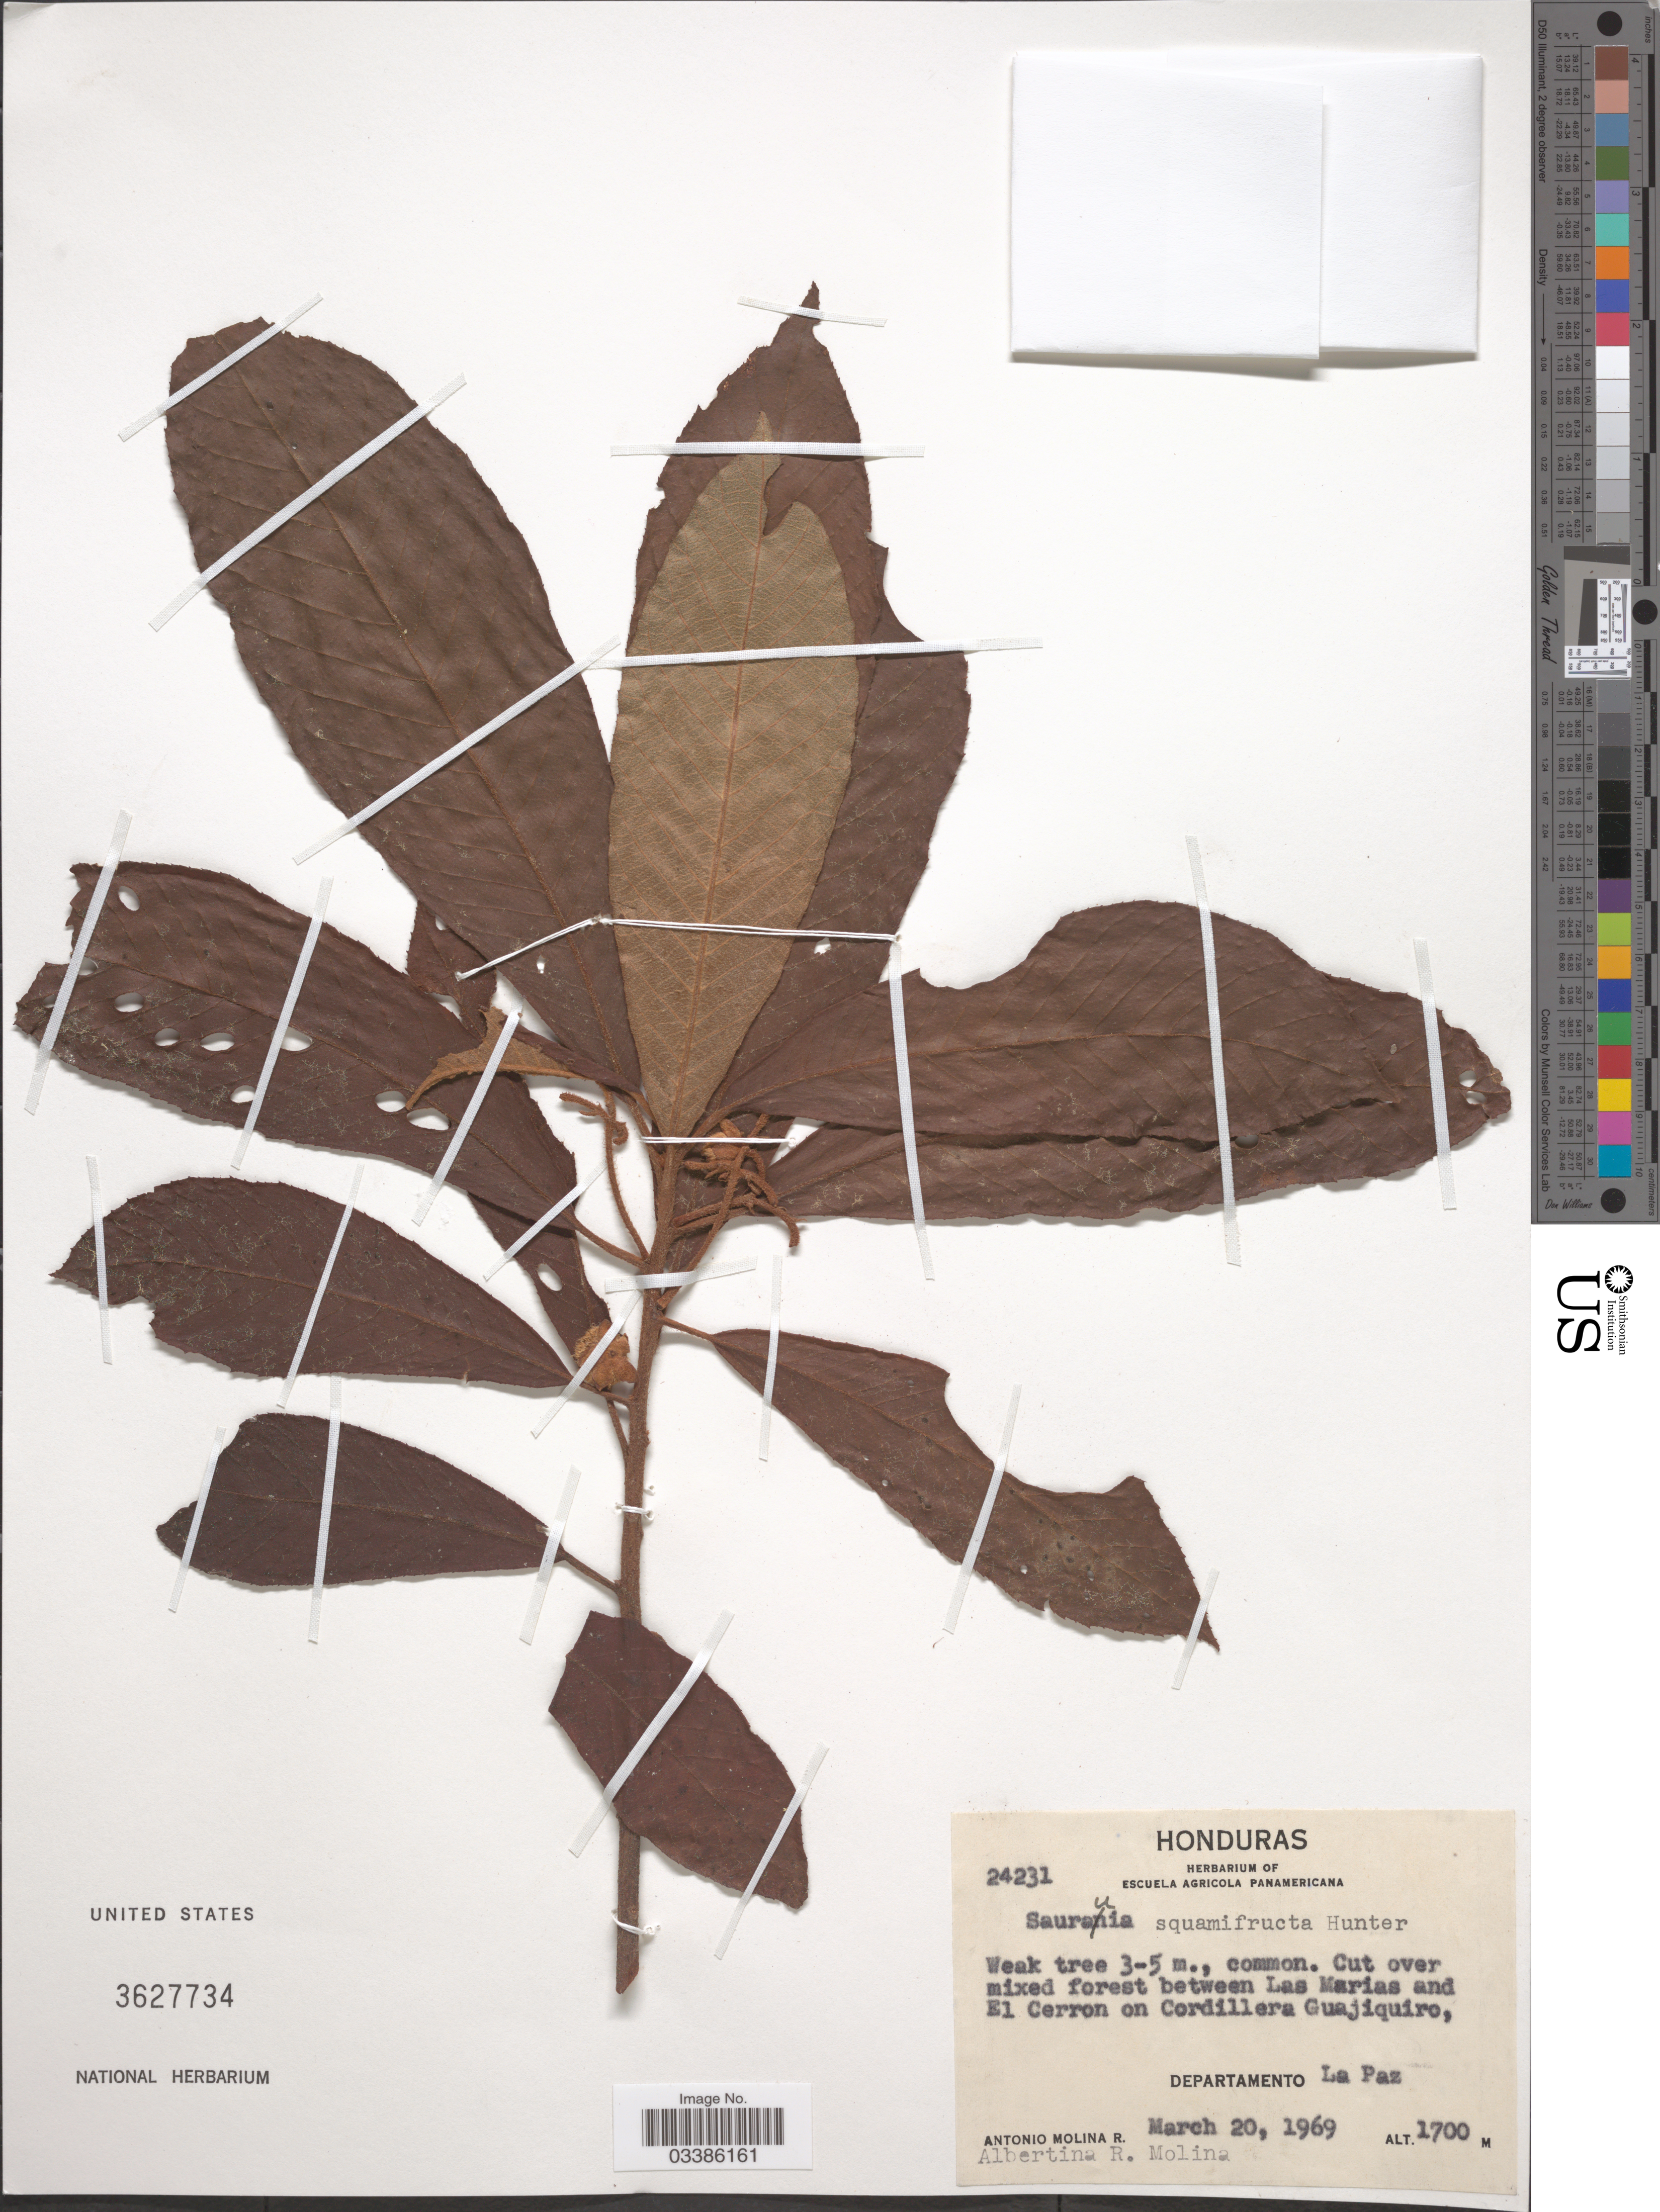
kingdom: Plantae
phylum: Tracheophyta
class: Magnoliopsida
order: Ericales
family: Actinidiaceae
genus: Saurauia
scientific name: Saurauia squamifructa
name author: G.E. Hunter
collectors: A. Molina R. & A. R. Molina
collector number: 24231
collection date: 1969-03-20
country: Honduras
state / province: La Paz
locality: Between Las Marias and El Cerron on Cordillera Guajiquiro, Departamento La Paz.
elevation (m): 1700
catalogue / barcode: US 3627734